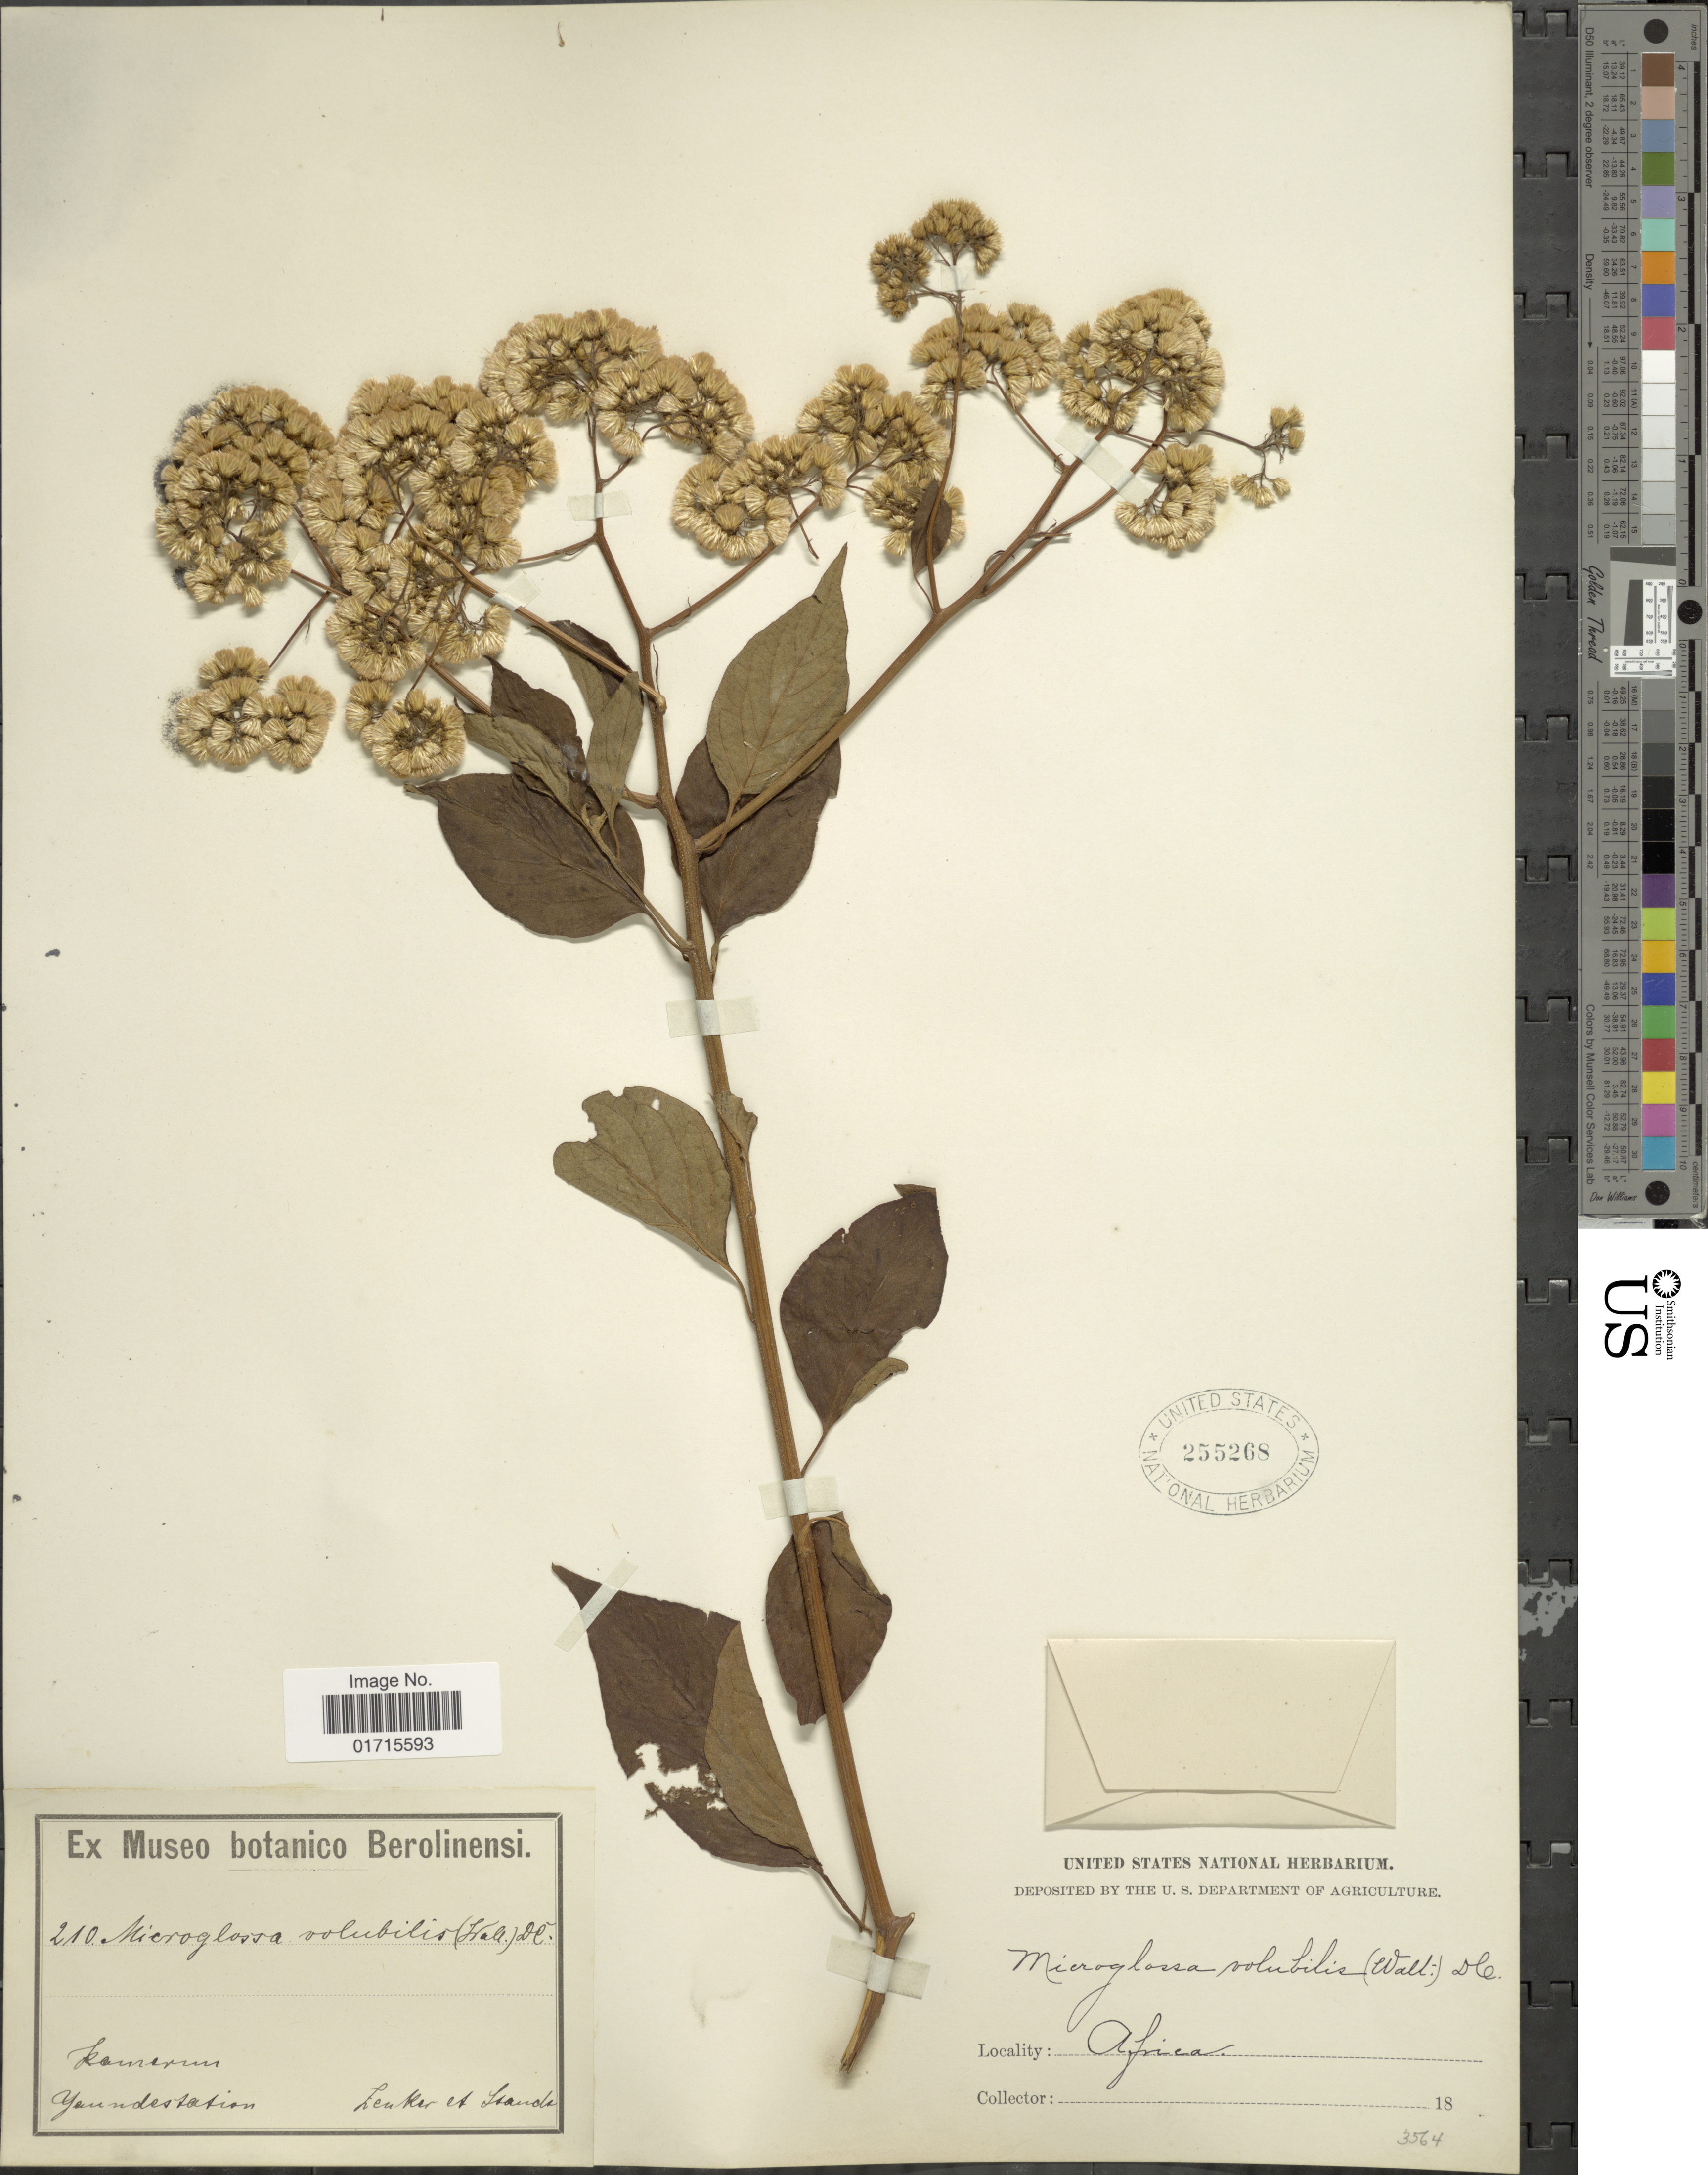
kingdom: Plantae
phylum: Tracheophyta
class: Magnoliopsida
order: Asterales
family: Asteraceae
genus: Microglossa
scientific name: Microglossa volubilis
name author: DC.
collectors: -. Lenker & Standt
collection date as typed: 18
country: Cameroon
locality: Kamerun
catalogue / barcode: US 255268